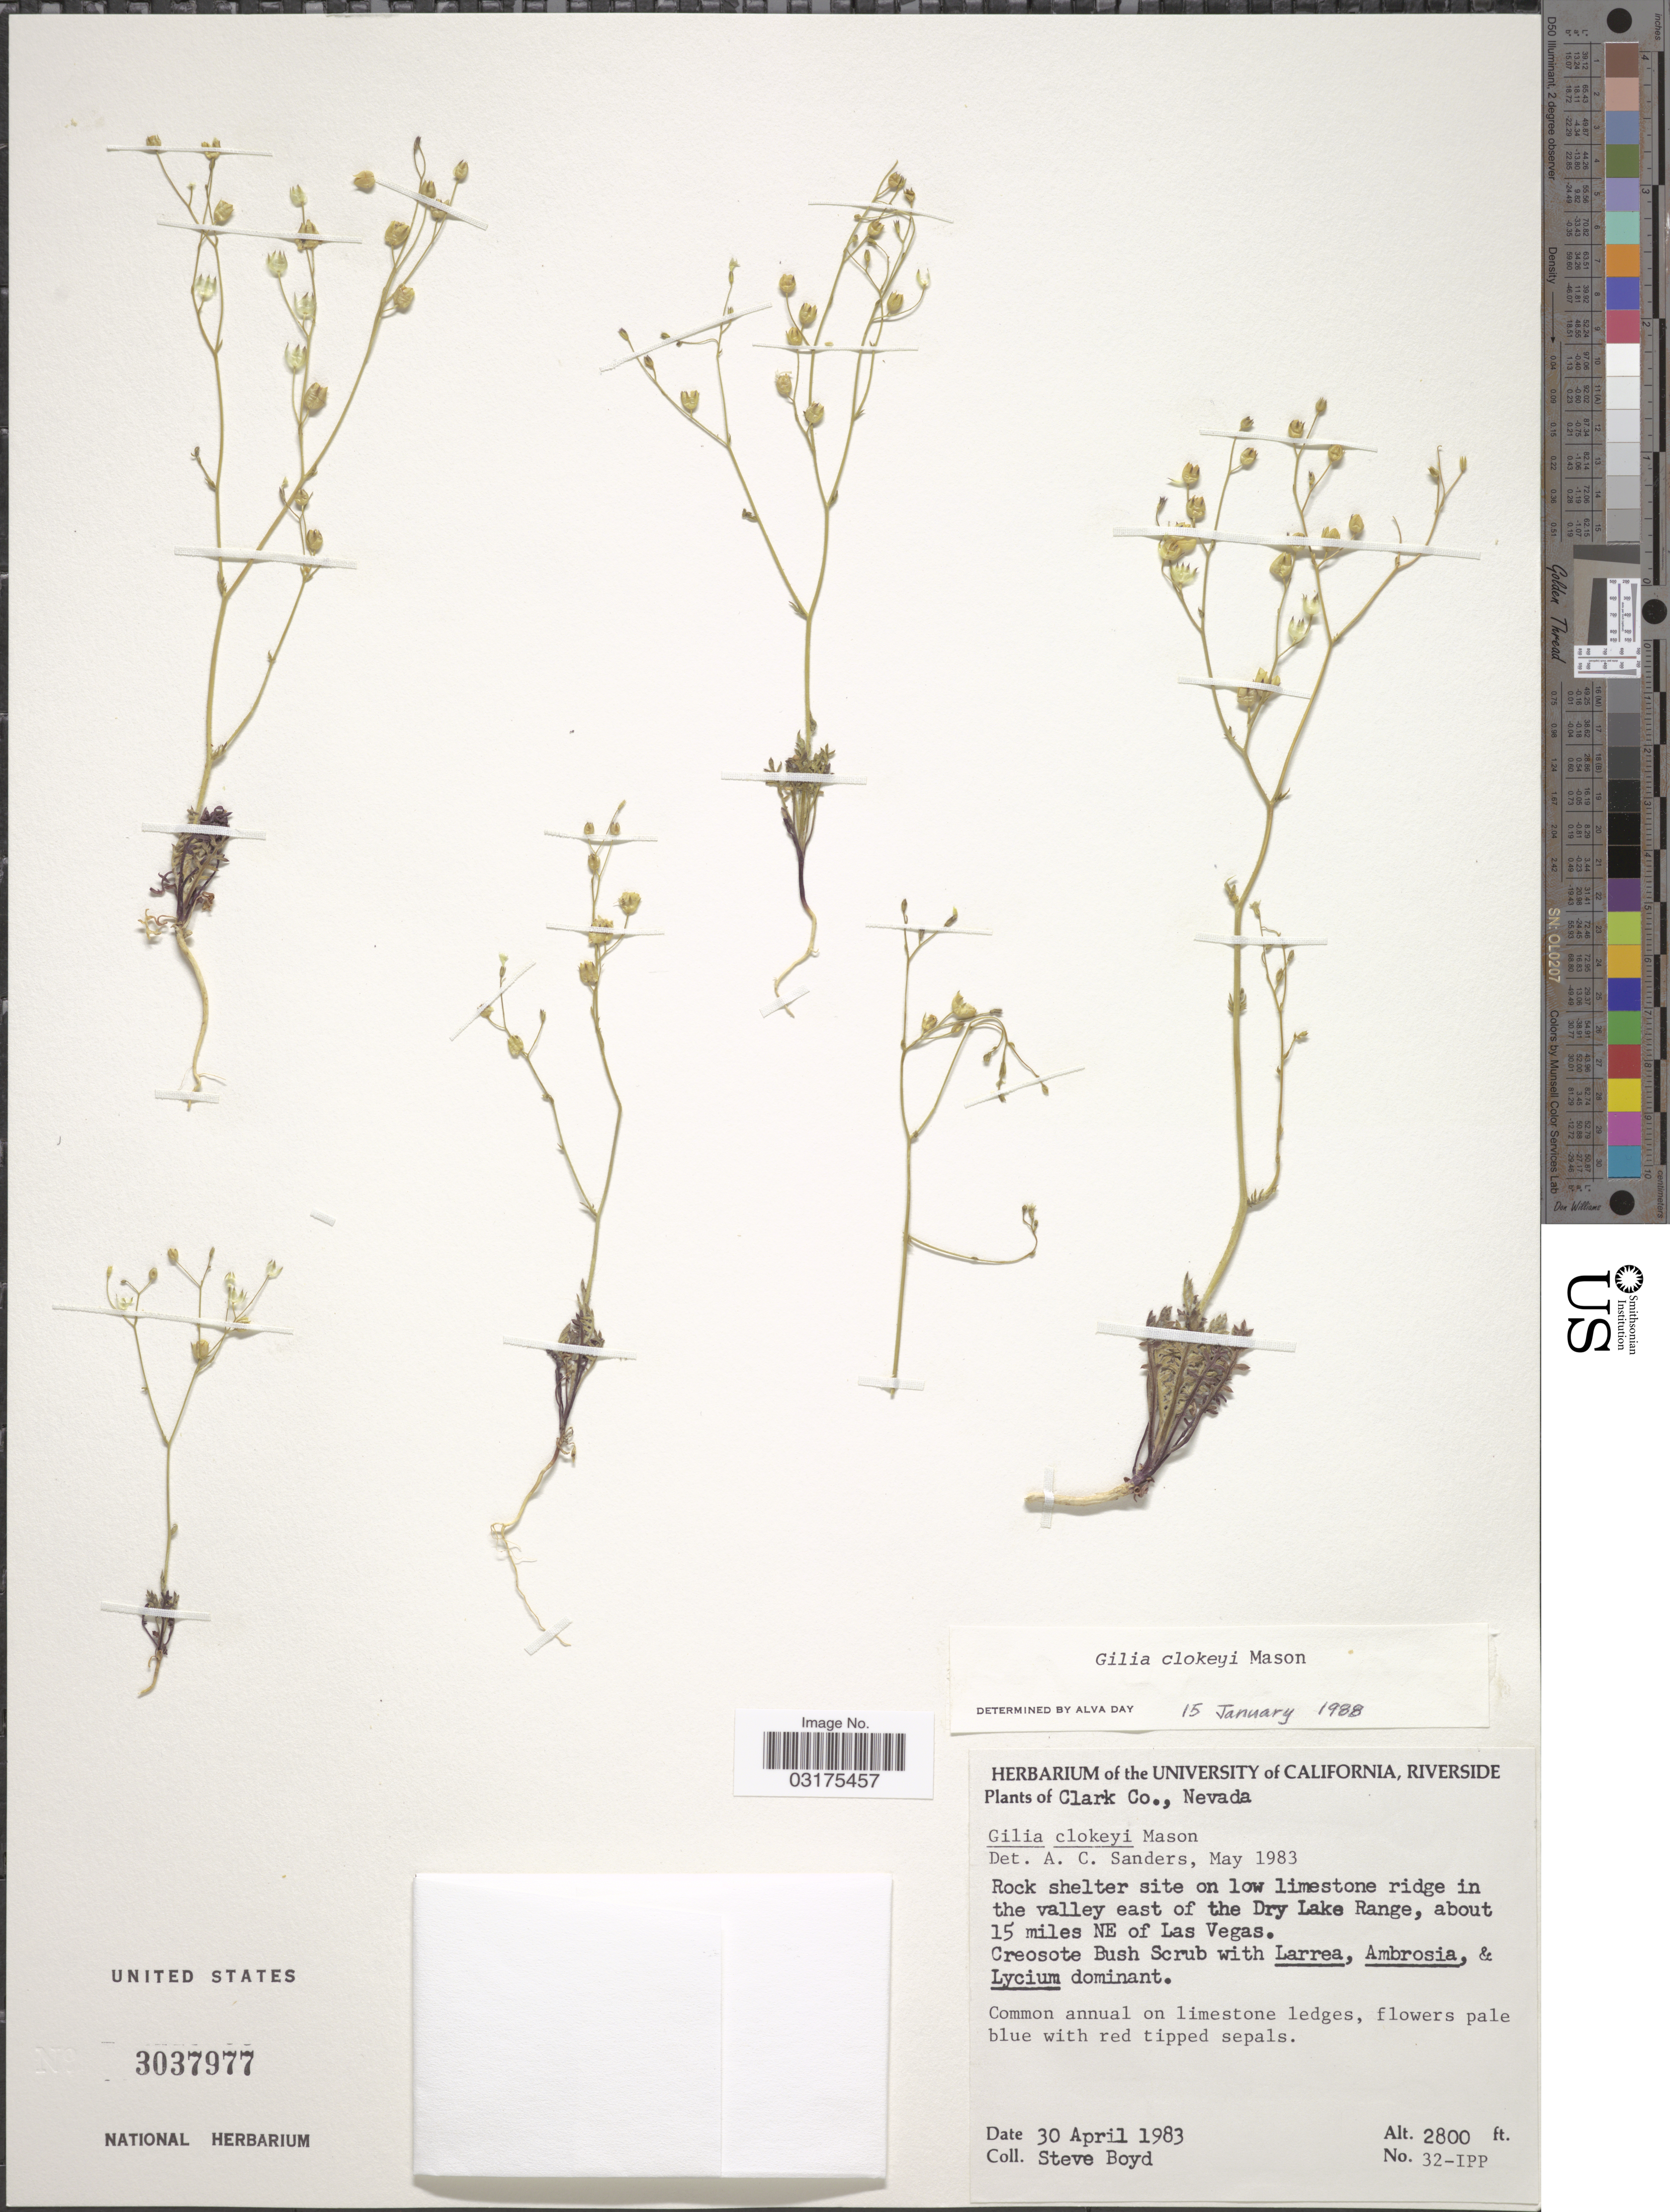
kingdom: Plantae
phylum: Tracheophyta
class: Magnoliopsida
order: Ericales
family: Polemoniaceae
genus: Gilia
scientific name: Gilia clokeyi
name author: H. Mason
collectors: S. Boyd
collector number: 32-IPP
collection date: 1983-04-30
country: United States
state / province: Nevada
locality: Clark Co., Nevada, Rock shelter site on low limestone ridge in the valley east of the Dry Lake Range, about 15 miles NE of Las Vegas.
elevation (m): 853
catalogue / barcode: US 3037977